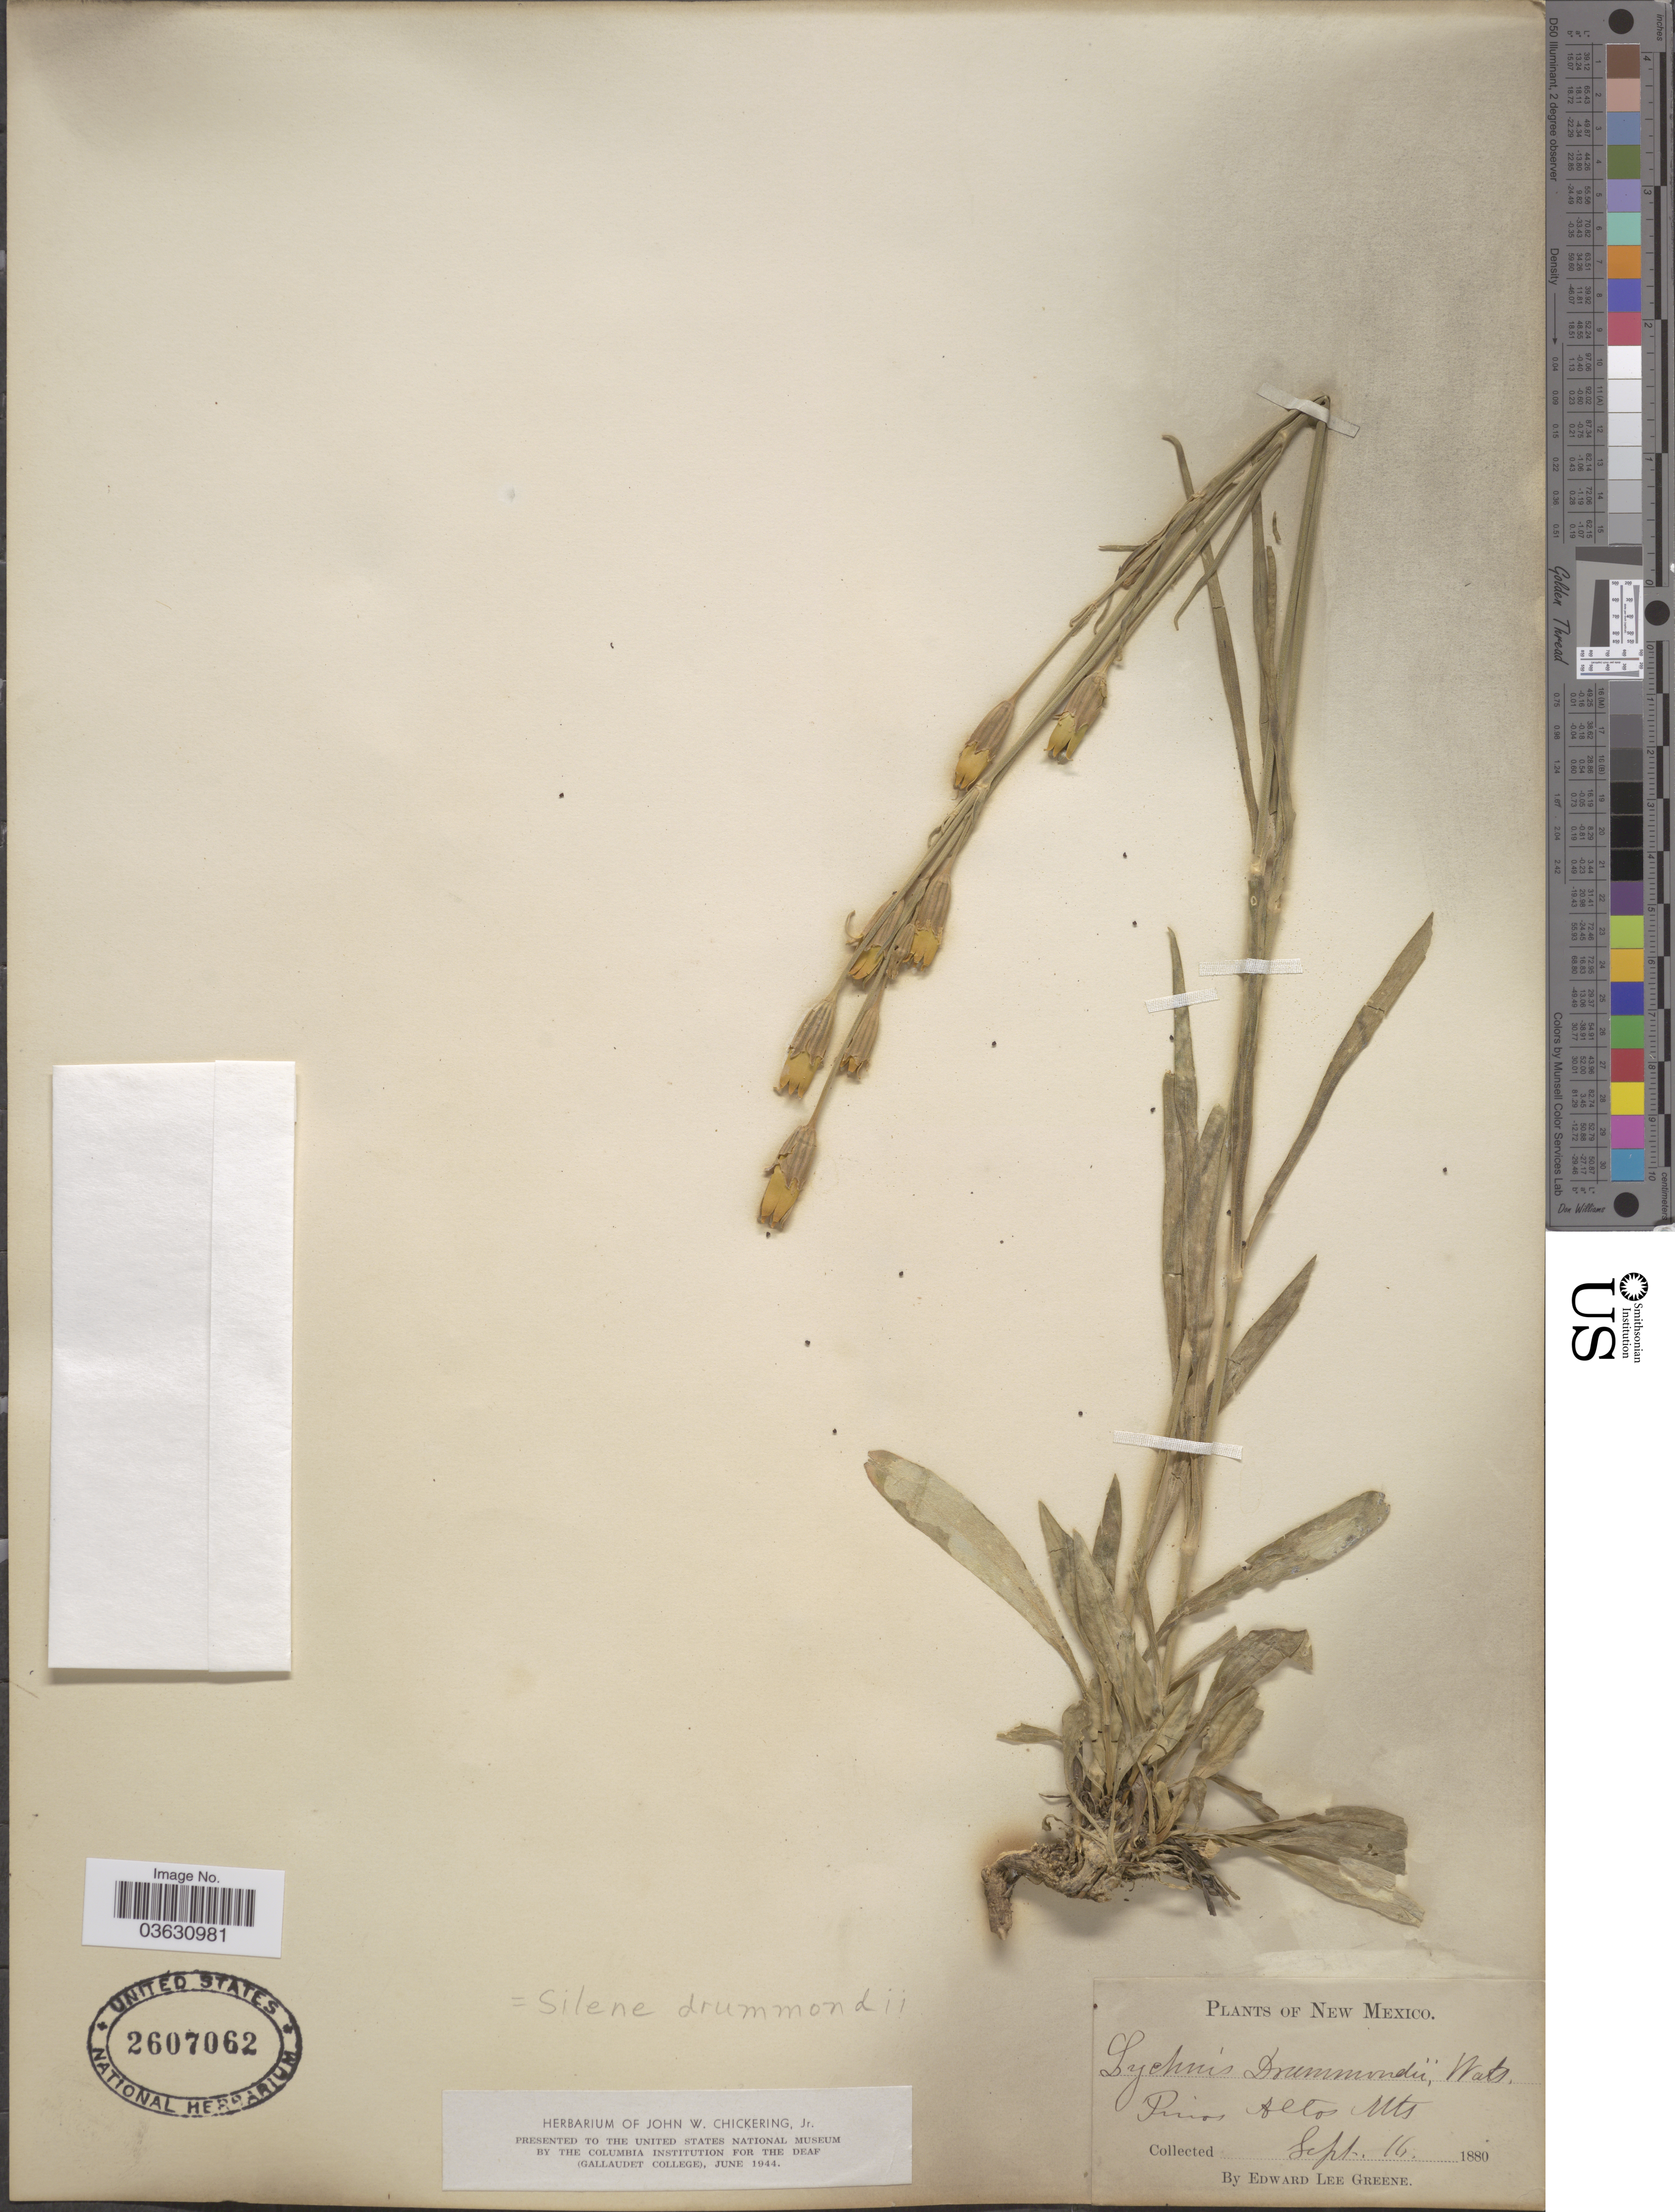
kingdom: Plantae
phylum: Tracheophyta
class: Magnoliopsida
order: Caryophyllales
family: Caryophyllaceae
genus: Silene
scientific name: Silene drummondii var. drummondii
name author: Hook.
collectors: E. L. Greene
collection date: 1880-09-16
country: United States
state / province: New Mexico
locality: Pinos Altos Mts.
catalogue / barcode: US 2607062